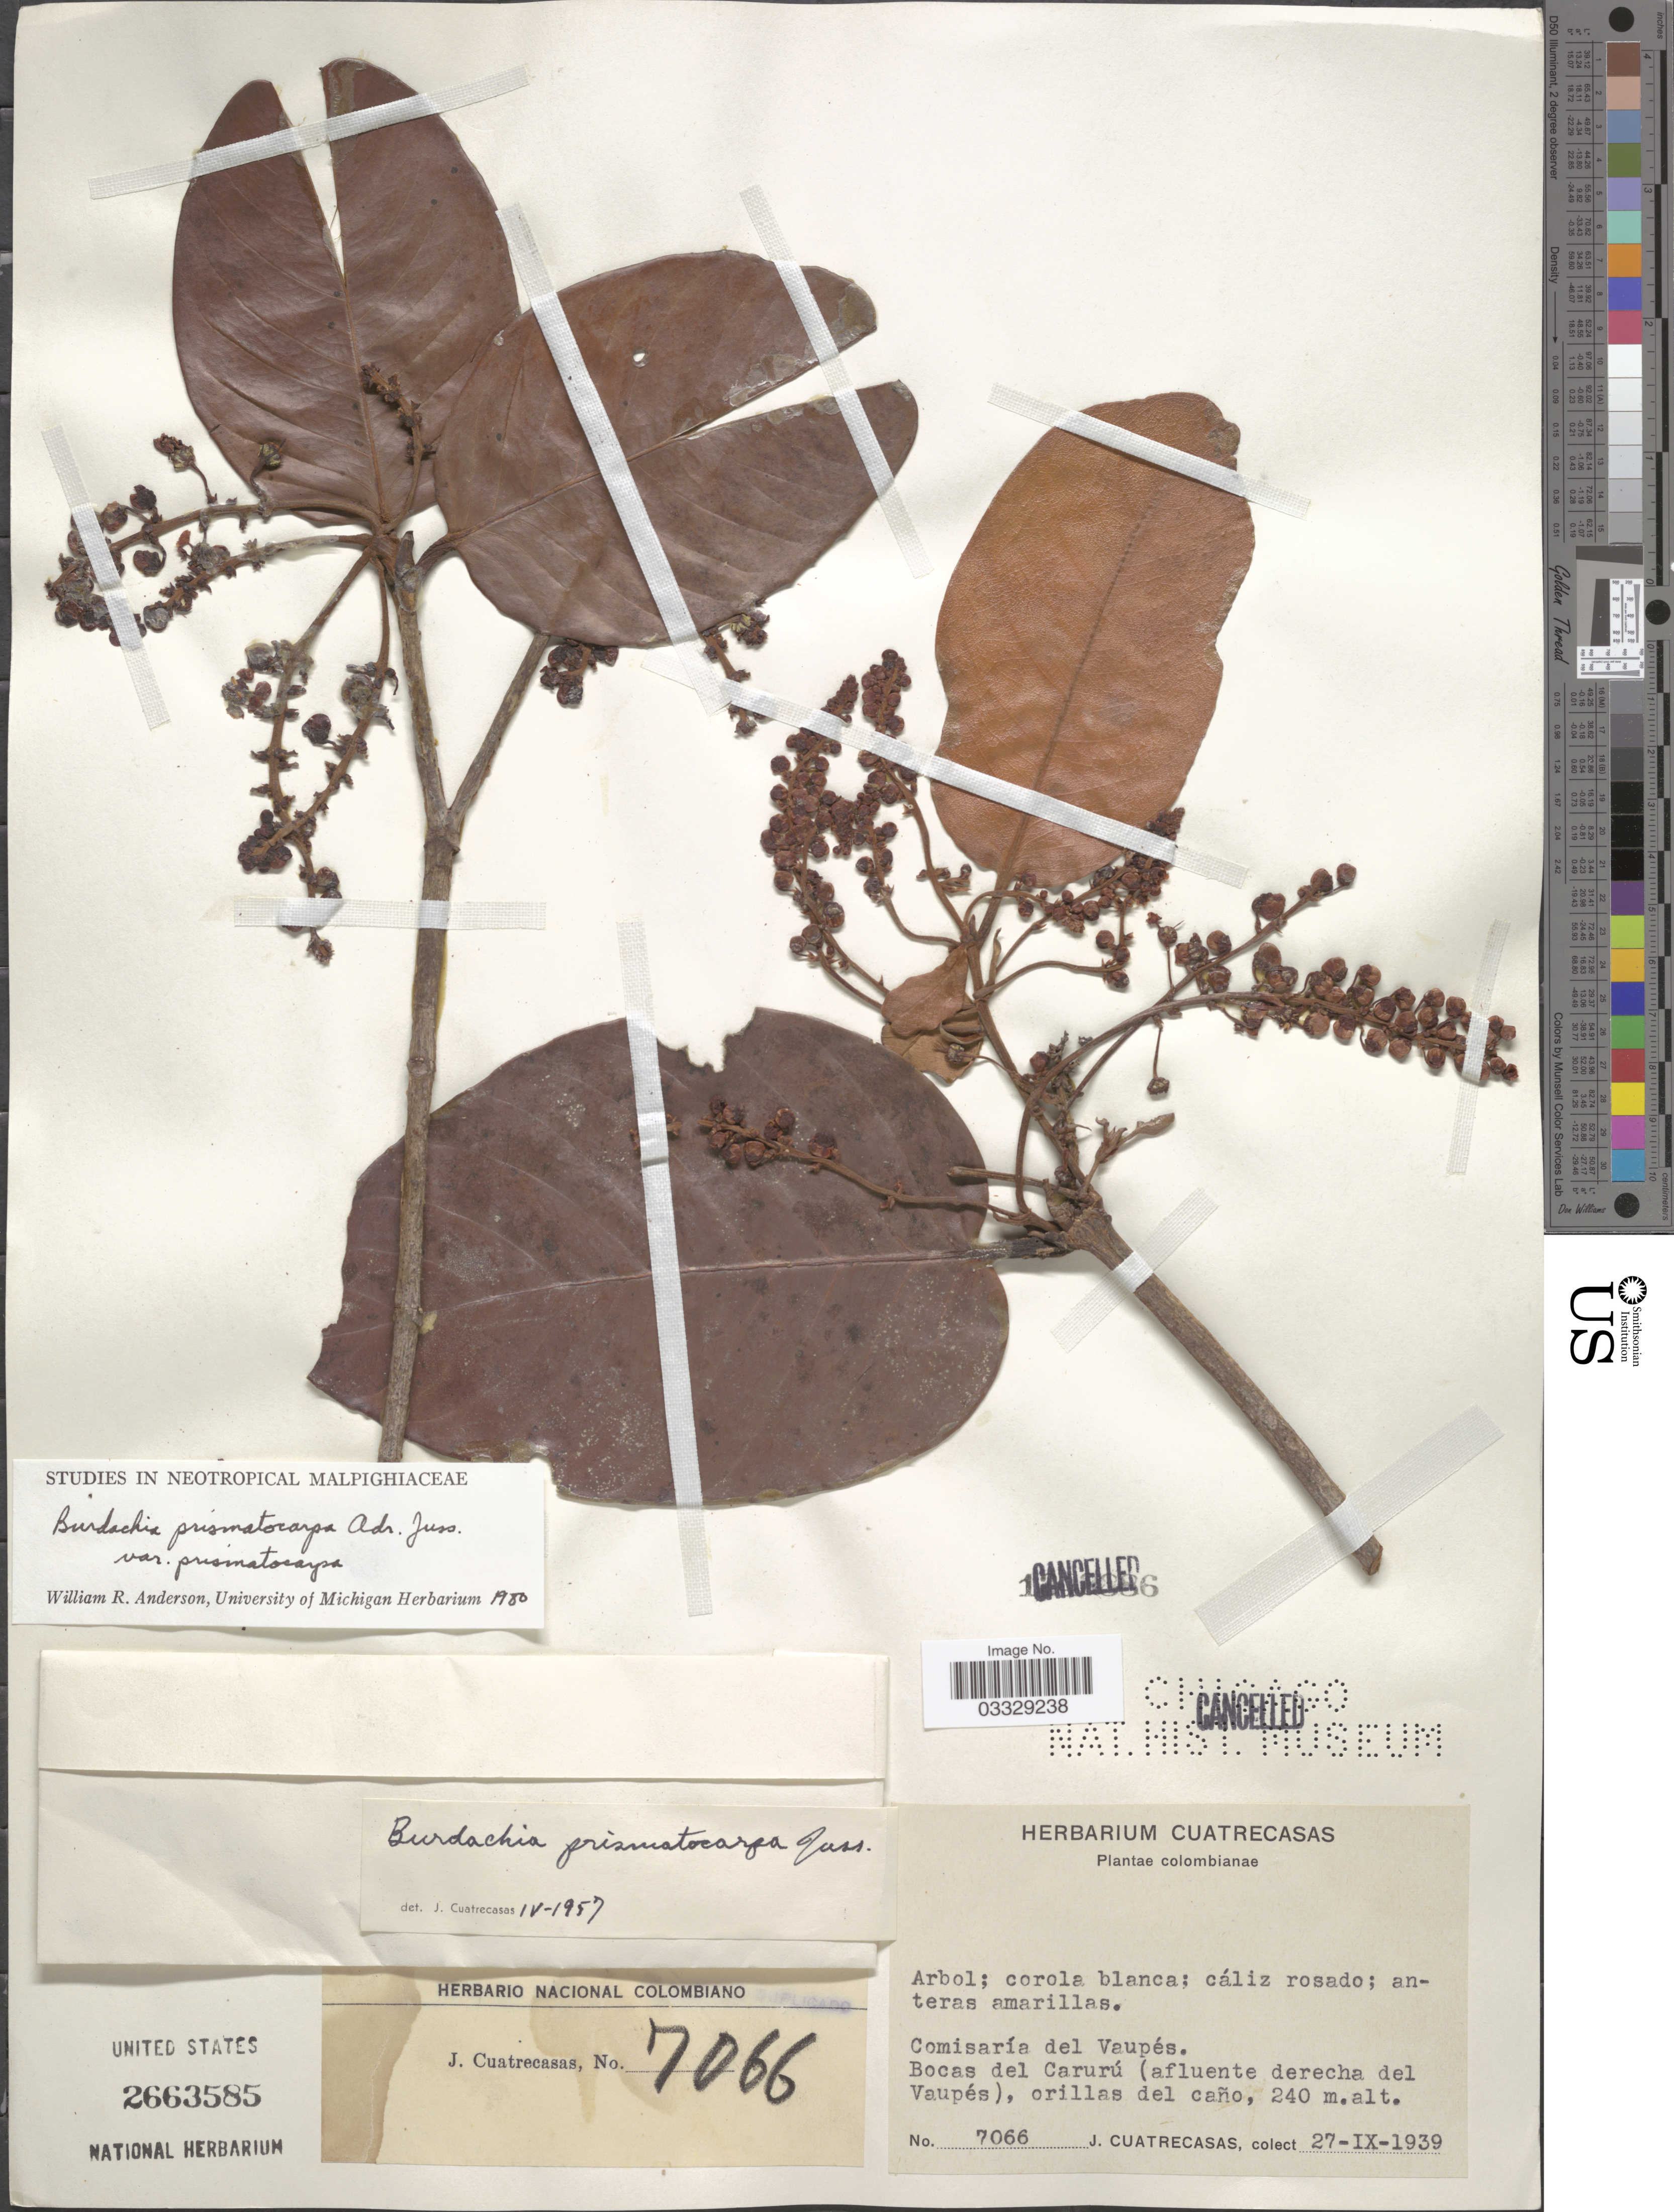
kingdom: Plantae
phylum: Tracheophyta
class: Magnoliopsida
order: Malpighiales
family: Malpighiaceae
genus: Burdachia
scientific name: Burdachia prismatocarpa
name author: A. Juss.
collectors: J. Cuatrecasas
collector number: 7066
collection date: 1939-09-27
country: Colombia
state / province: Vaupés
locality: Comisaría del Vaupés. Bocas del Carurú (afluente derecha del Vaupés), orillas del caño.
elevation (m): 240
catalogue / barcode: US 2663585